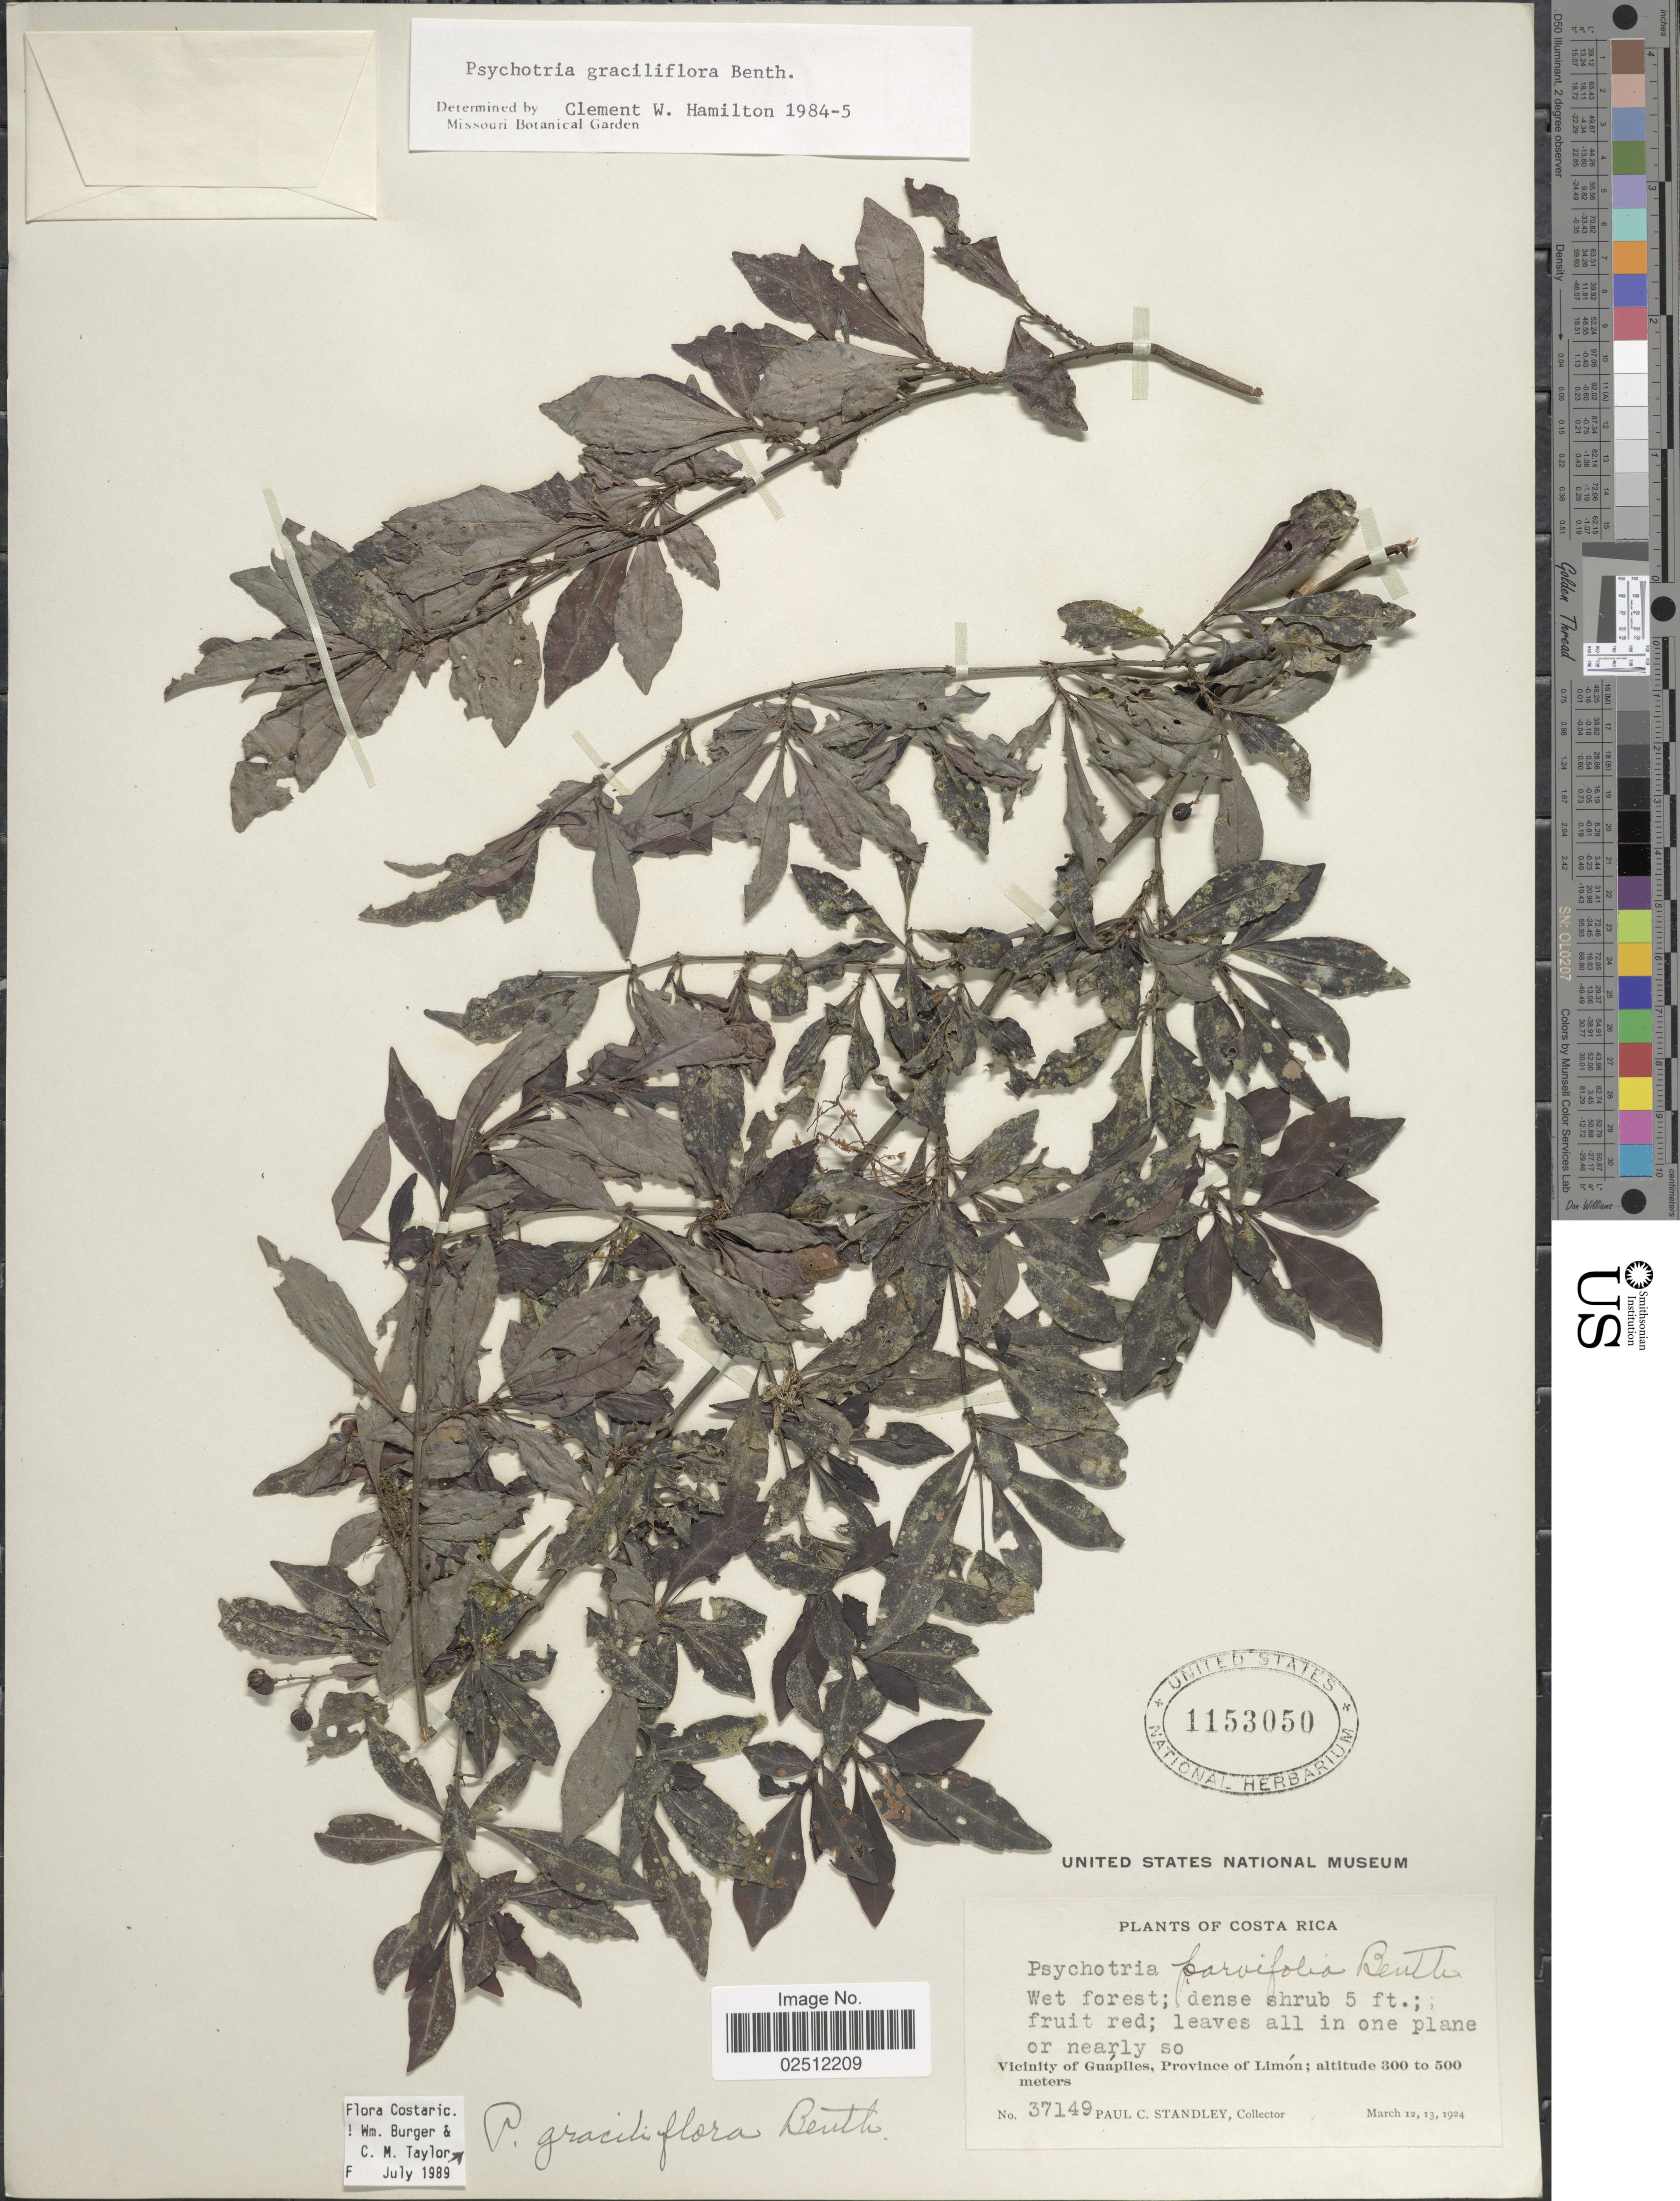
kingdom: Plantae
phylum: Tracheophyta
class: Magnoliopsida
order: Gentianales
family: Rubiaceae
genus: Psychotria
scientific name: Psychotria graciliflora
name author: Benth.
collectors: P. C. Standley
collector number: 37149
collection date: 1924-03-12/1924-03-13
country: Costa Rica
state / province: Limón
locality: Wet forest; Vicinity of Guápiles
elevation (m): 300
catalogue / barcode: US 1153050